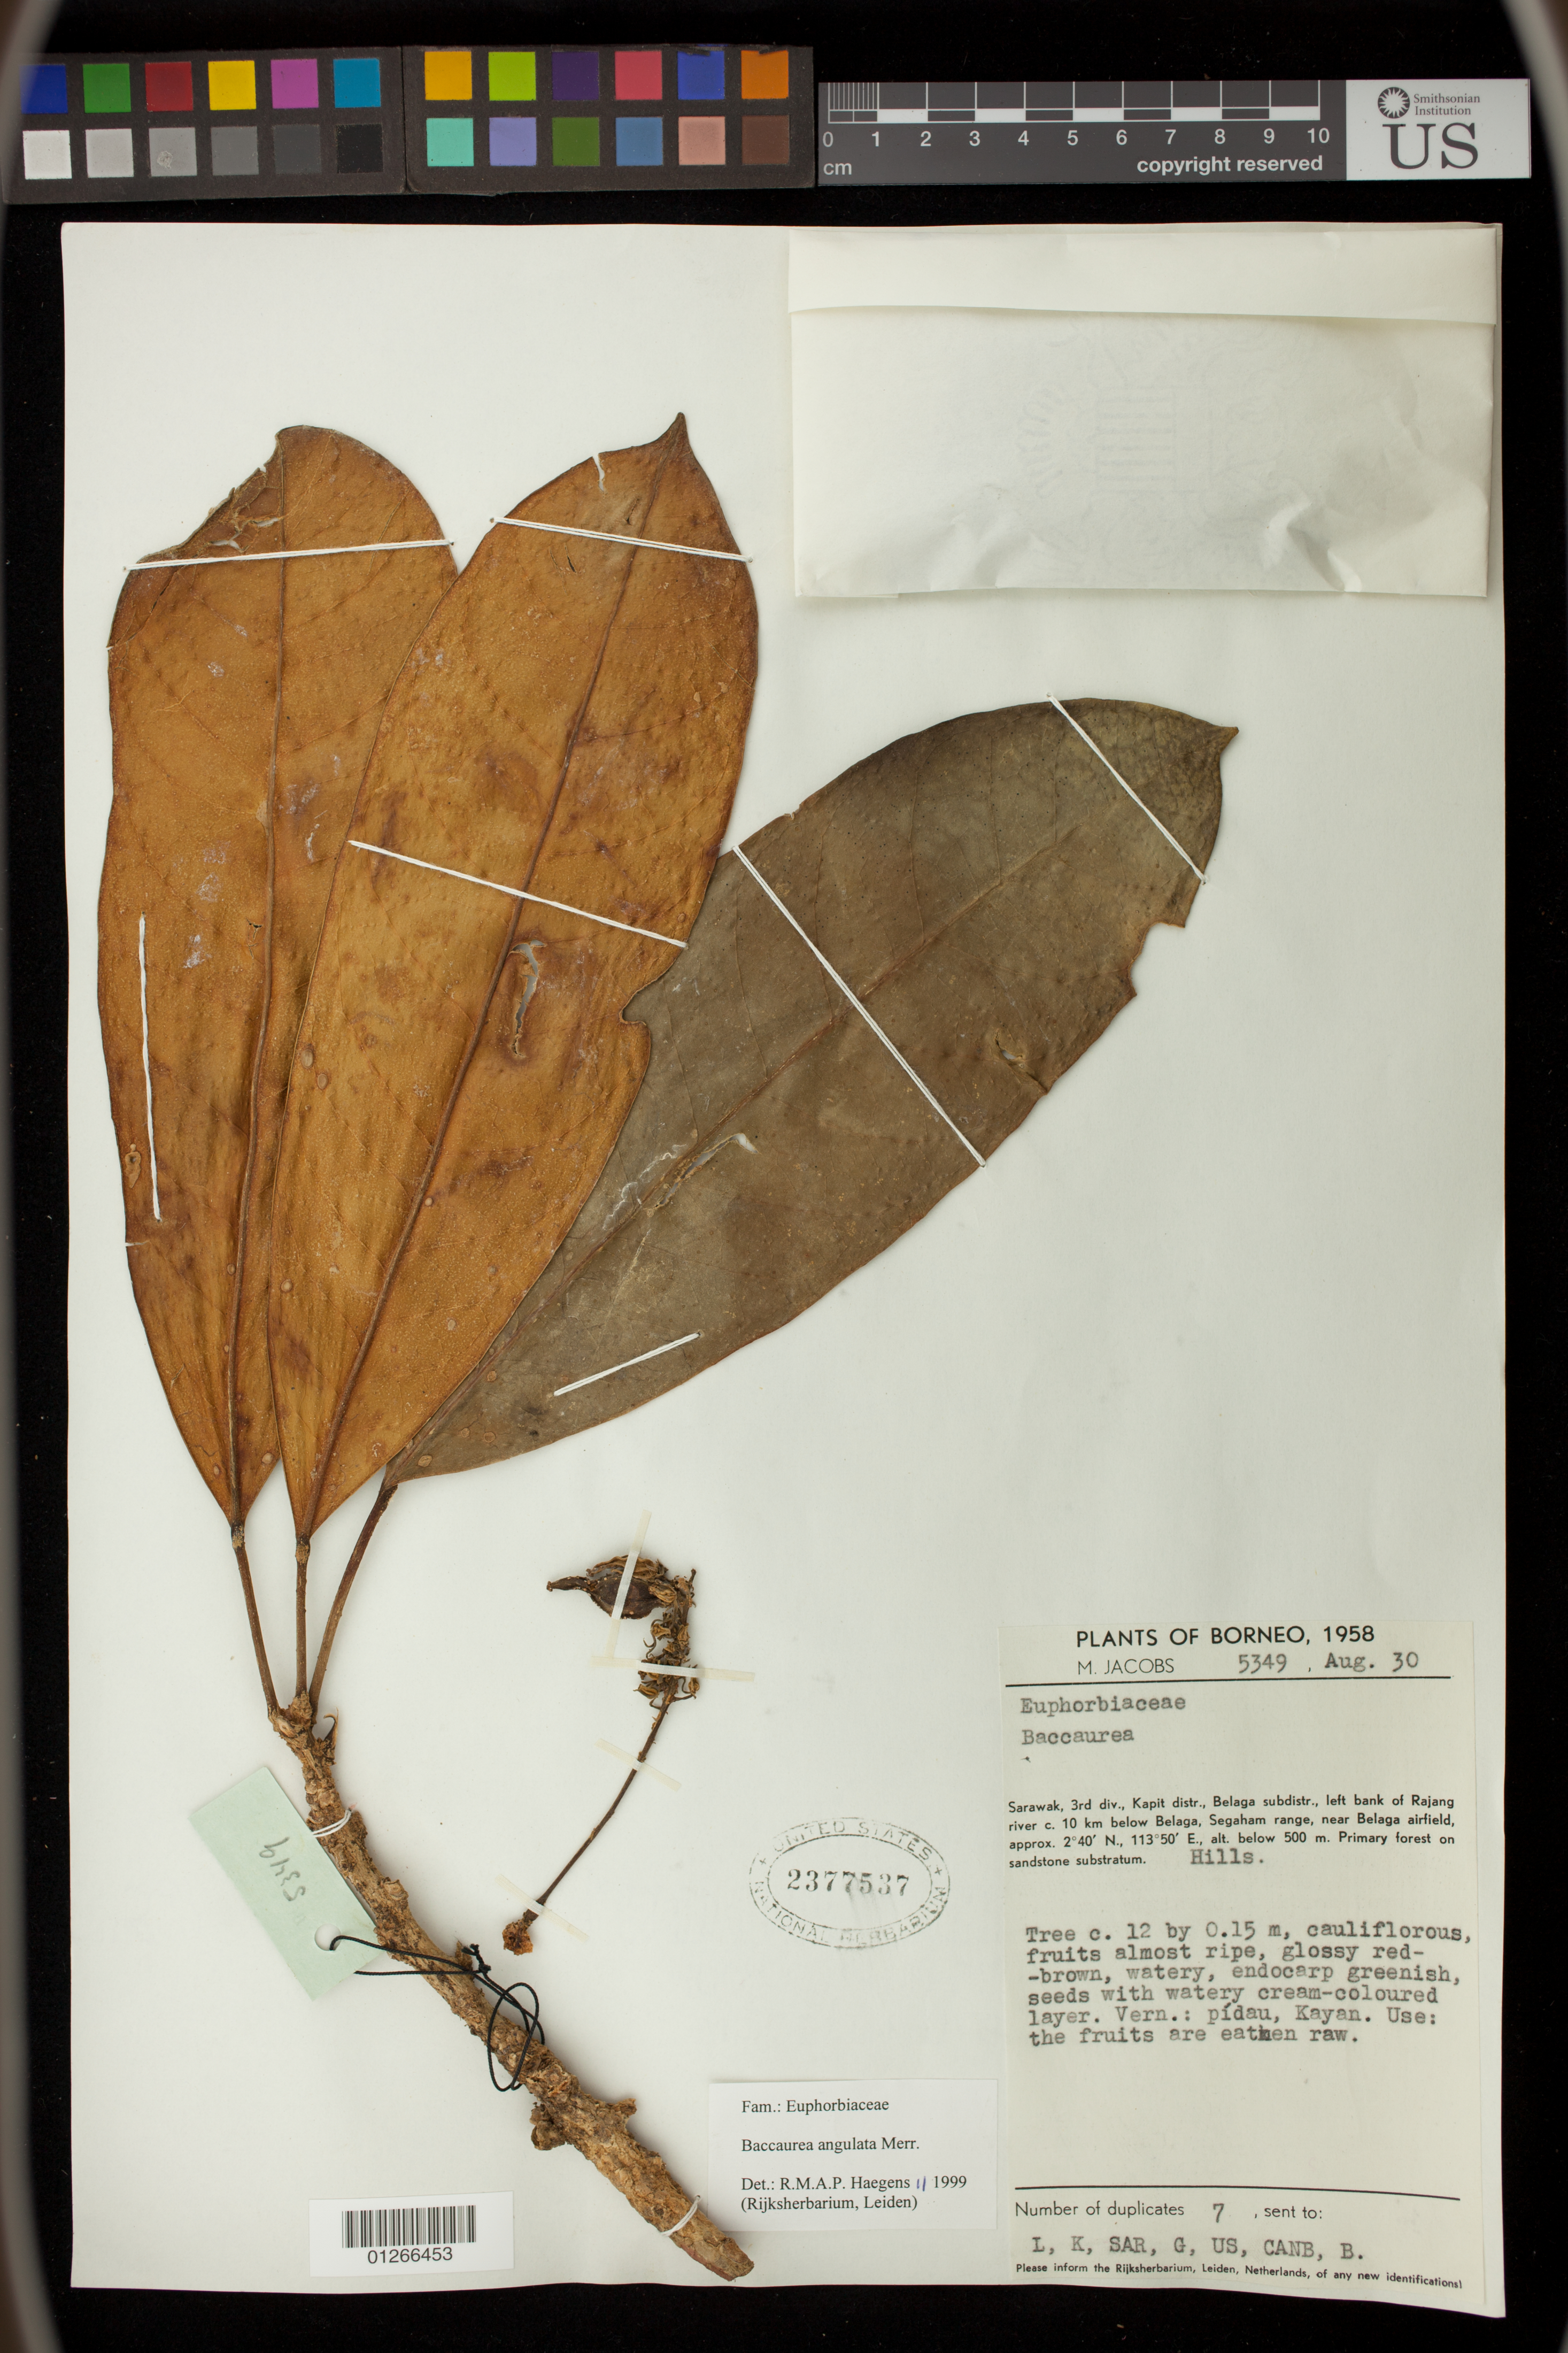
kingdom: Plantae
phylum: Tracheophyta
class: Magnoliopsida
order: Malpighiales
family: Phyllanthaceae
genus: Baccaurea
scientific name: Baccaurea angulata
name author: Merr.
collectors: M. Jacobs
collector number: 5349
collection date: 1958-08-30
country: Malaysia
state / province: Sarawak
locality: Borneo, 3rd div., Kapit distr., Belaga subdistr., left bank of Rajang river c. 10 km below Belaga, Segaham range, near Belaga airfield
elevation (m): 0